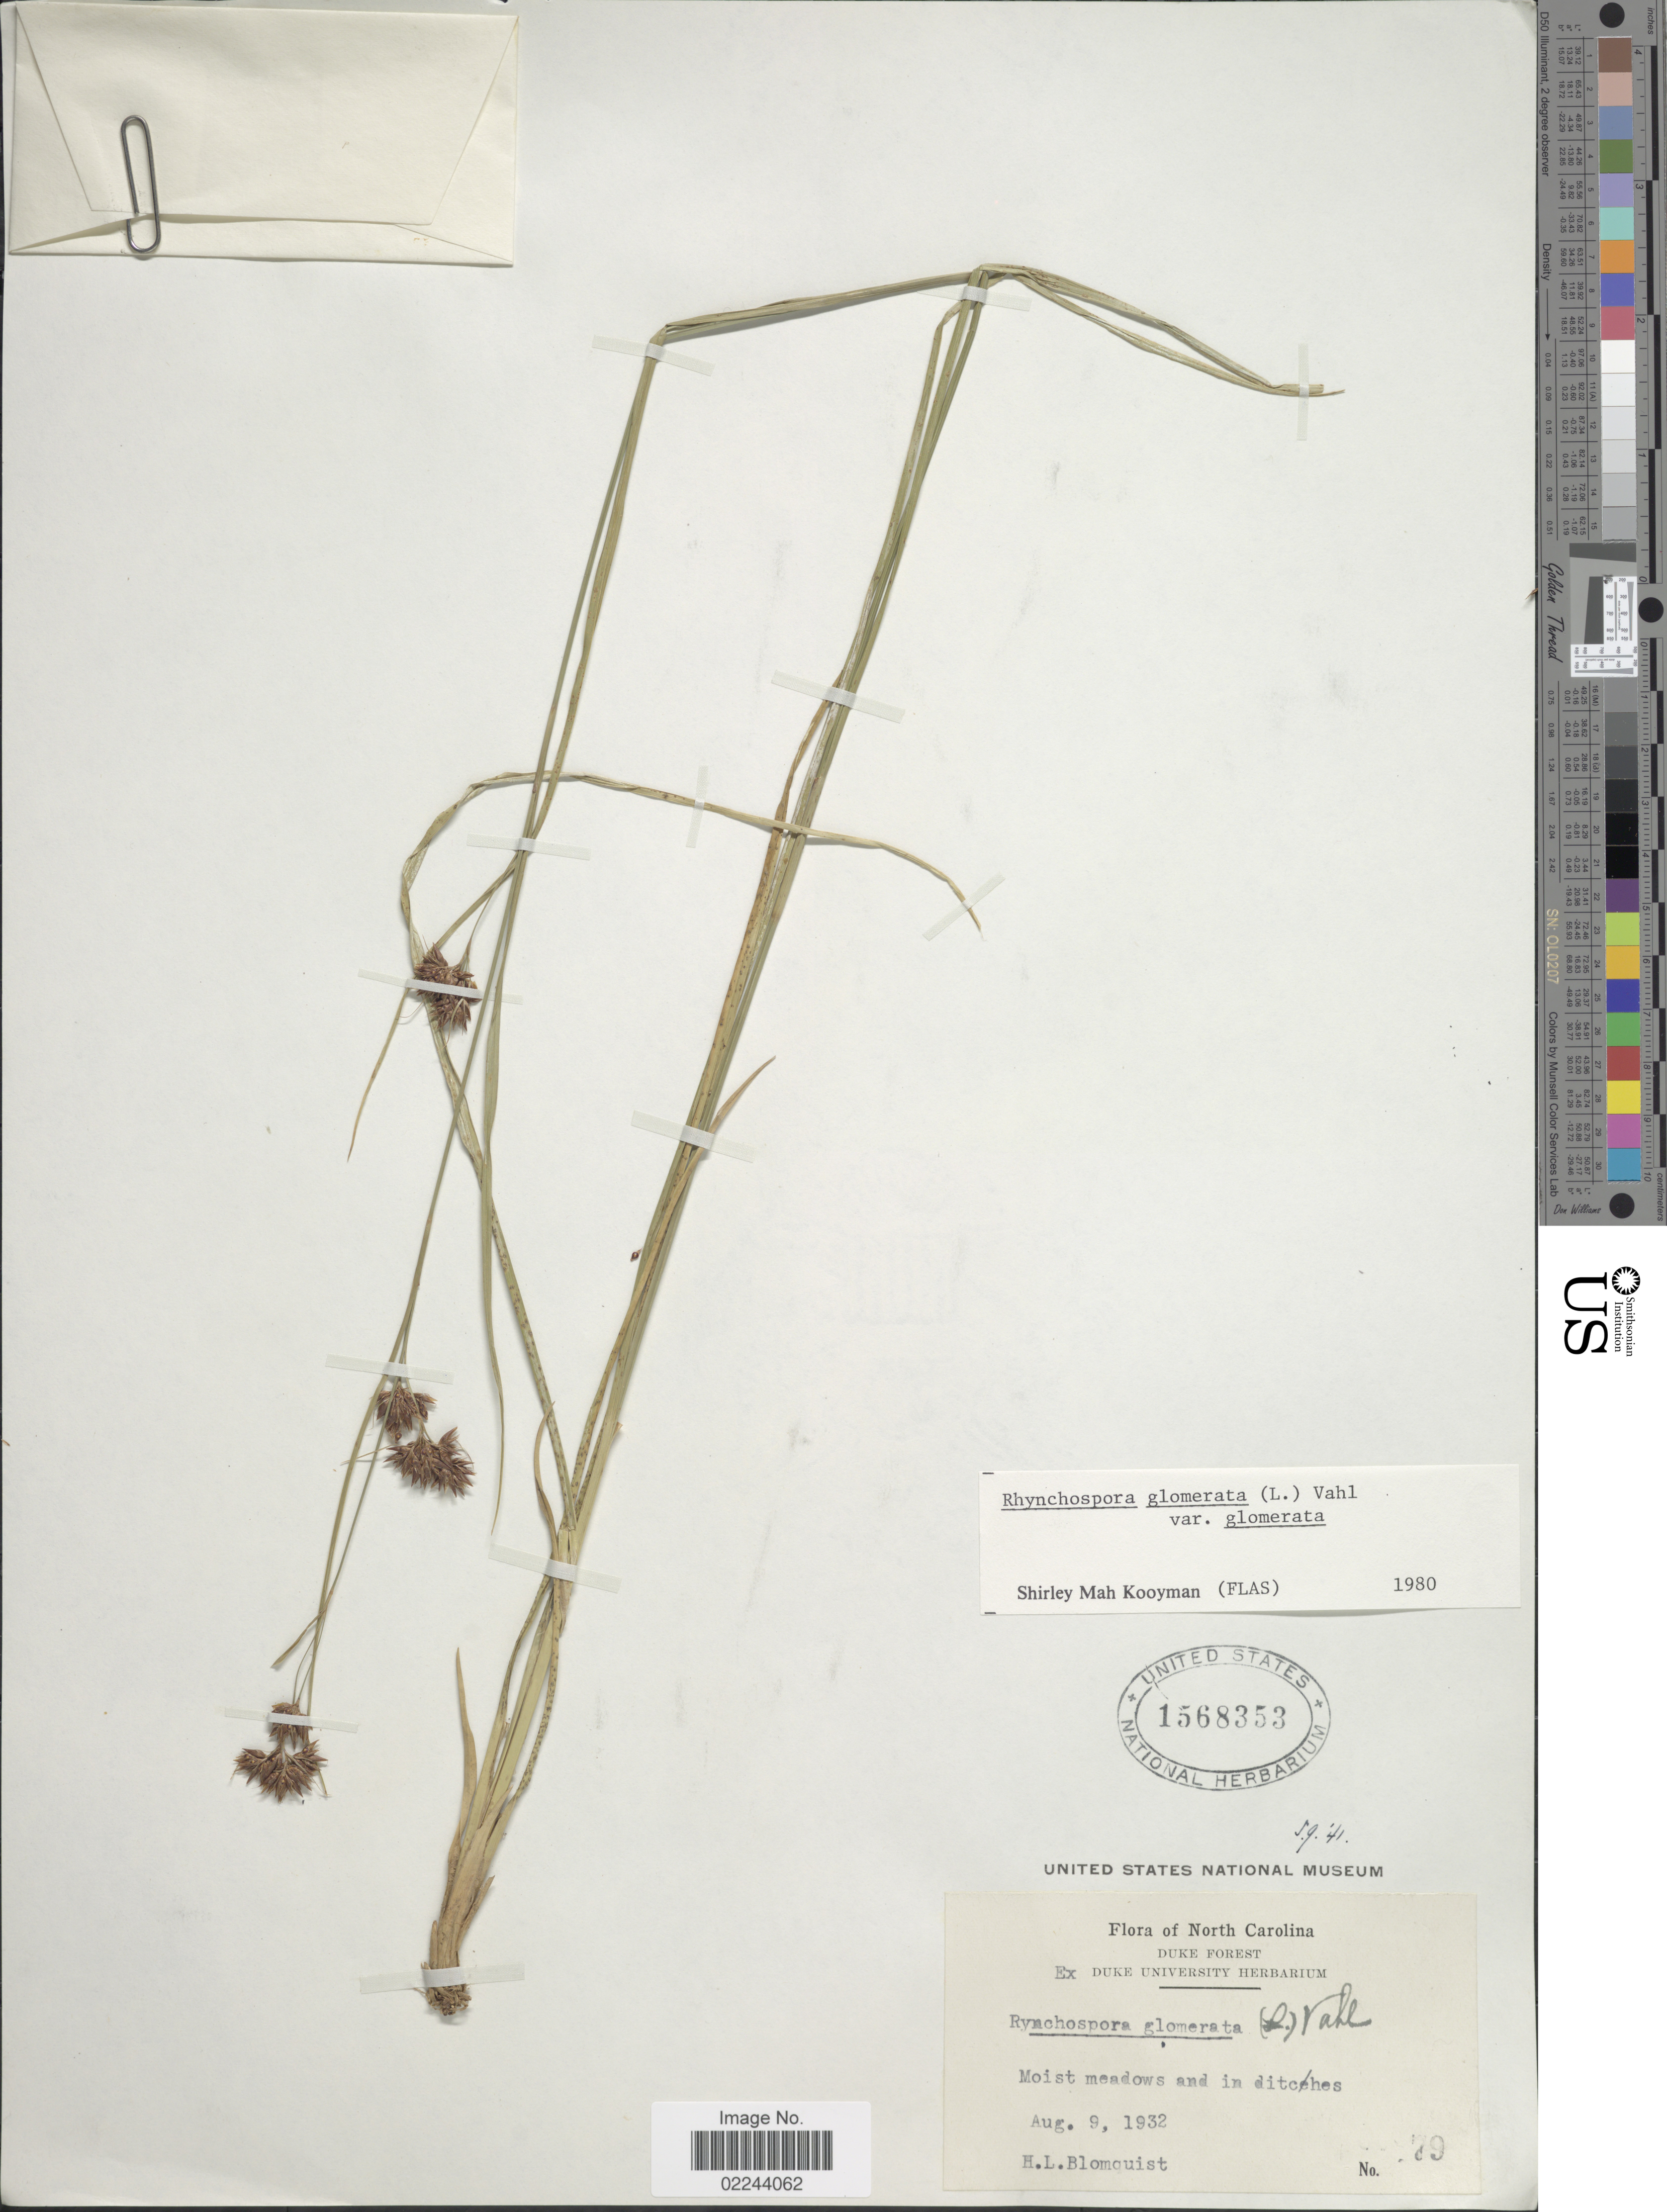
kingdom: Plantae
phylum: Tracheophyta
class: Liliopsida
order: Poales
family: Cyperaceae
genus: Rhynchospora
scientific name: Rhynchospora glomerata var. glomerata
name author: (L.) Vahl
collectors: H. Blomquist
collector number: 79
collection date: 1932-08-09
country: United States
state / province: North Carolina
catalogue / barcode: US 1568353